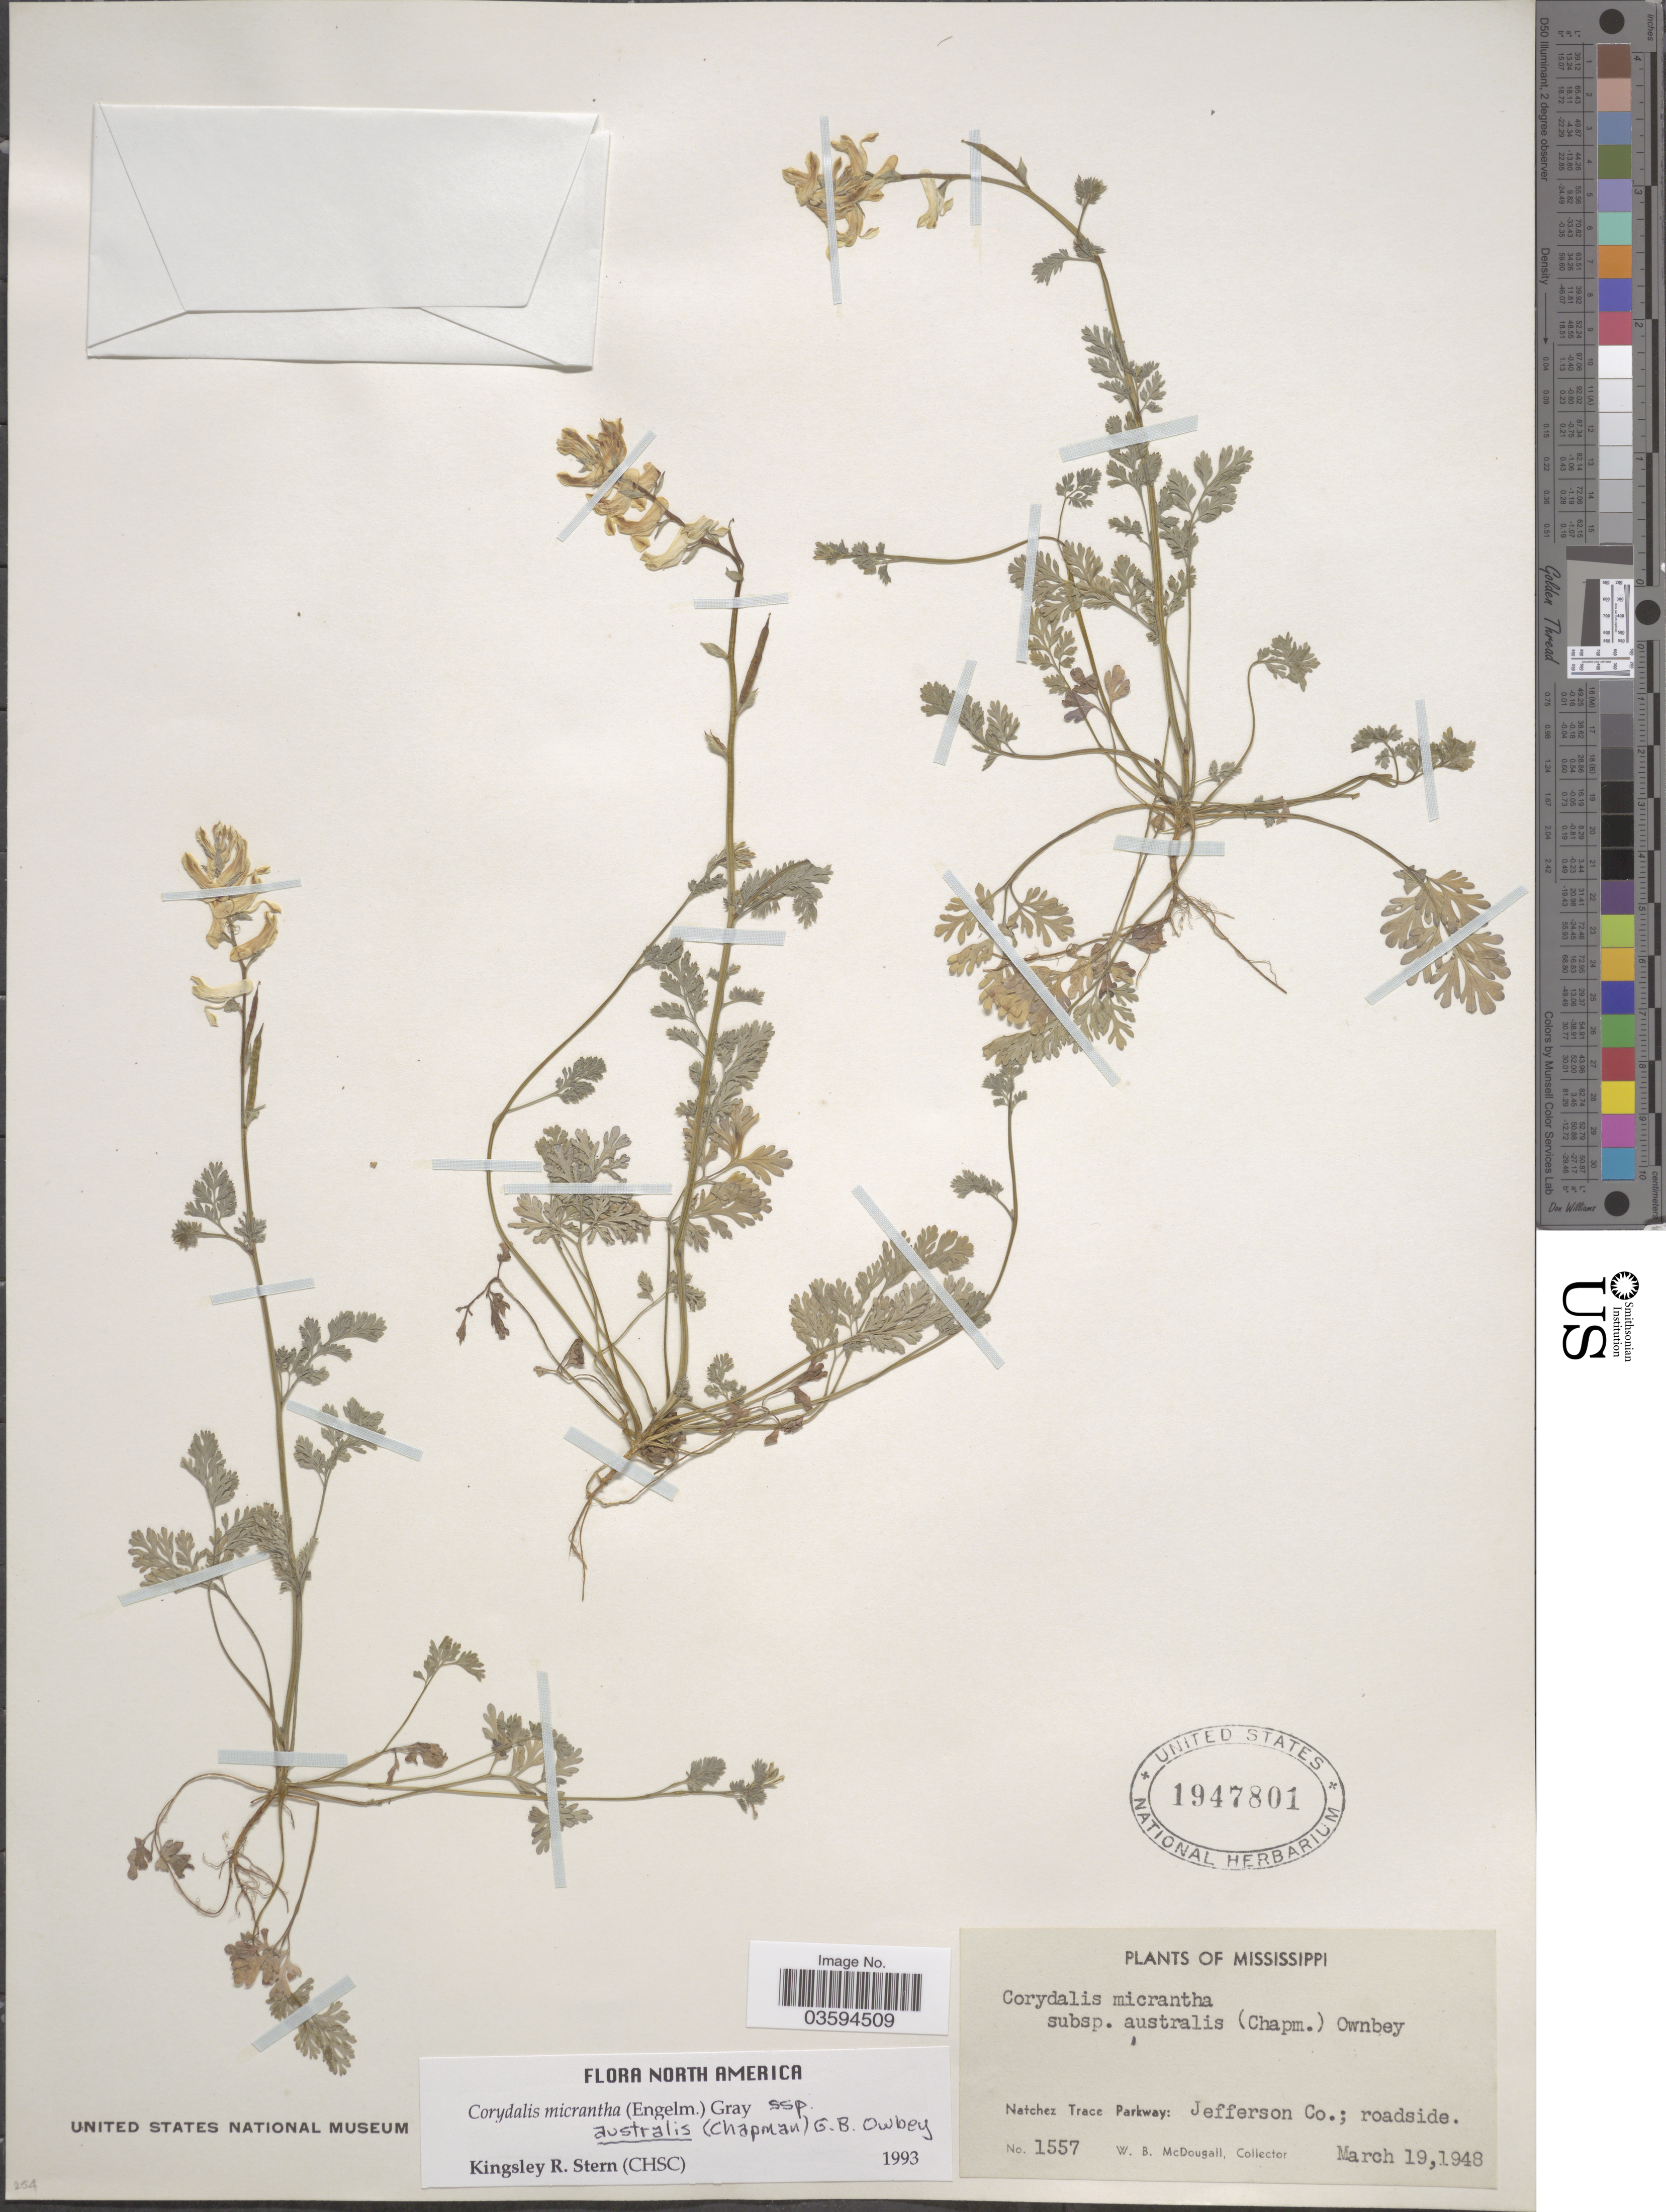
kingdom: Plantae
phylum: Tracheophyta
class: Magnoliopsida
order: Ranunculales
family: Papaveraceae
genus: Corydalis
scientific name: Corydalis micrantha subsp. australis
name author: (Chapm.) G.B. Ownbey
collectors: W. B. McDougall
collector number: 1557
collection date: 1948-03-19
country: United States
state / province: Mississippi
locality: Natchez Trace Parkway: Jefferson Co.; roadside.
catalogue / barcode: US 1947801